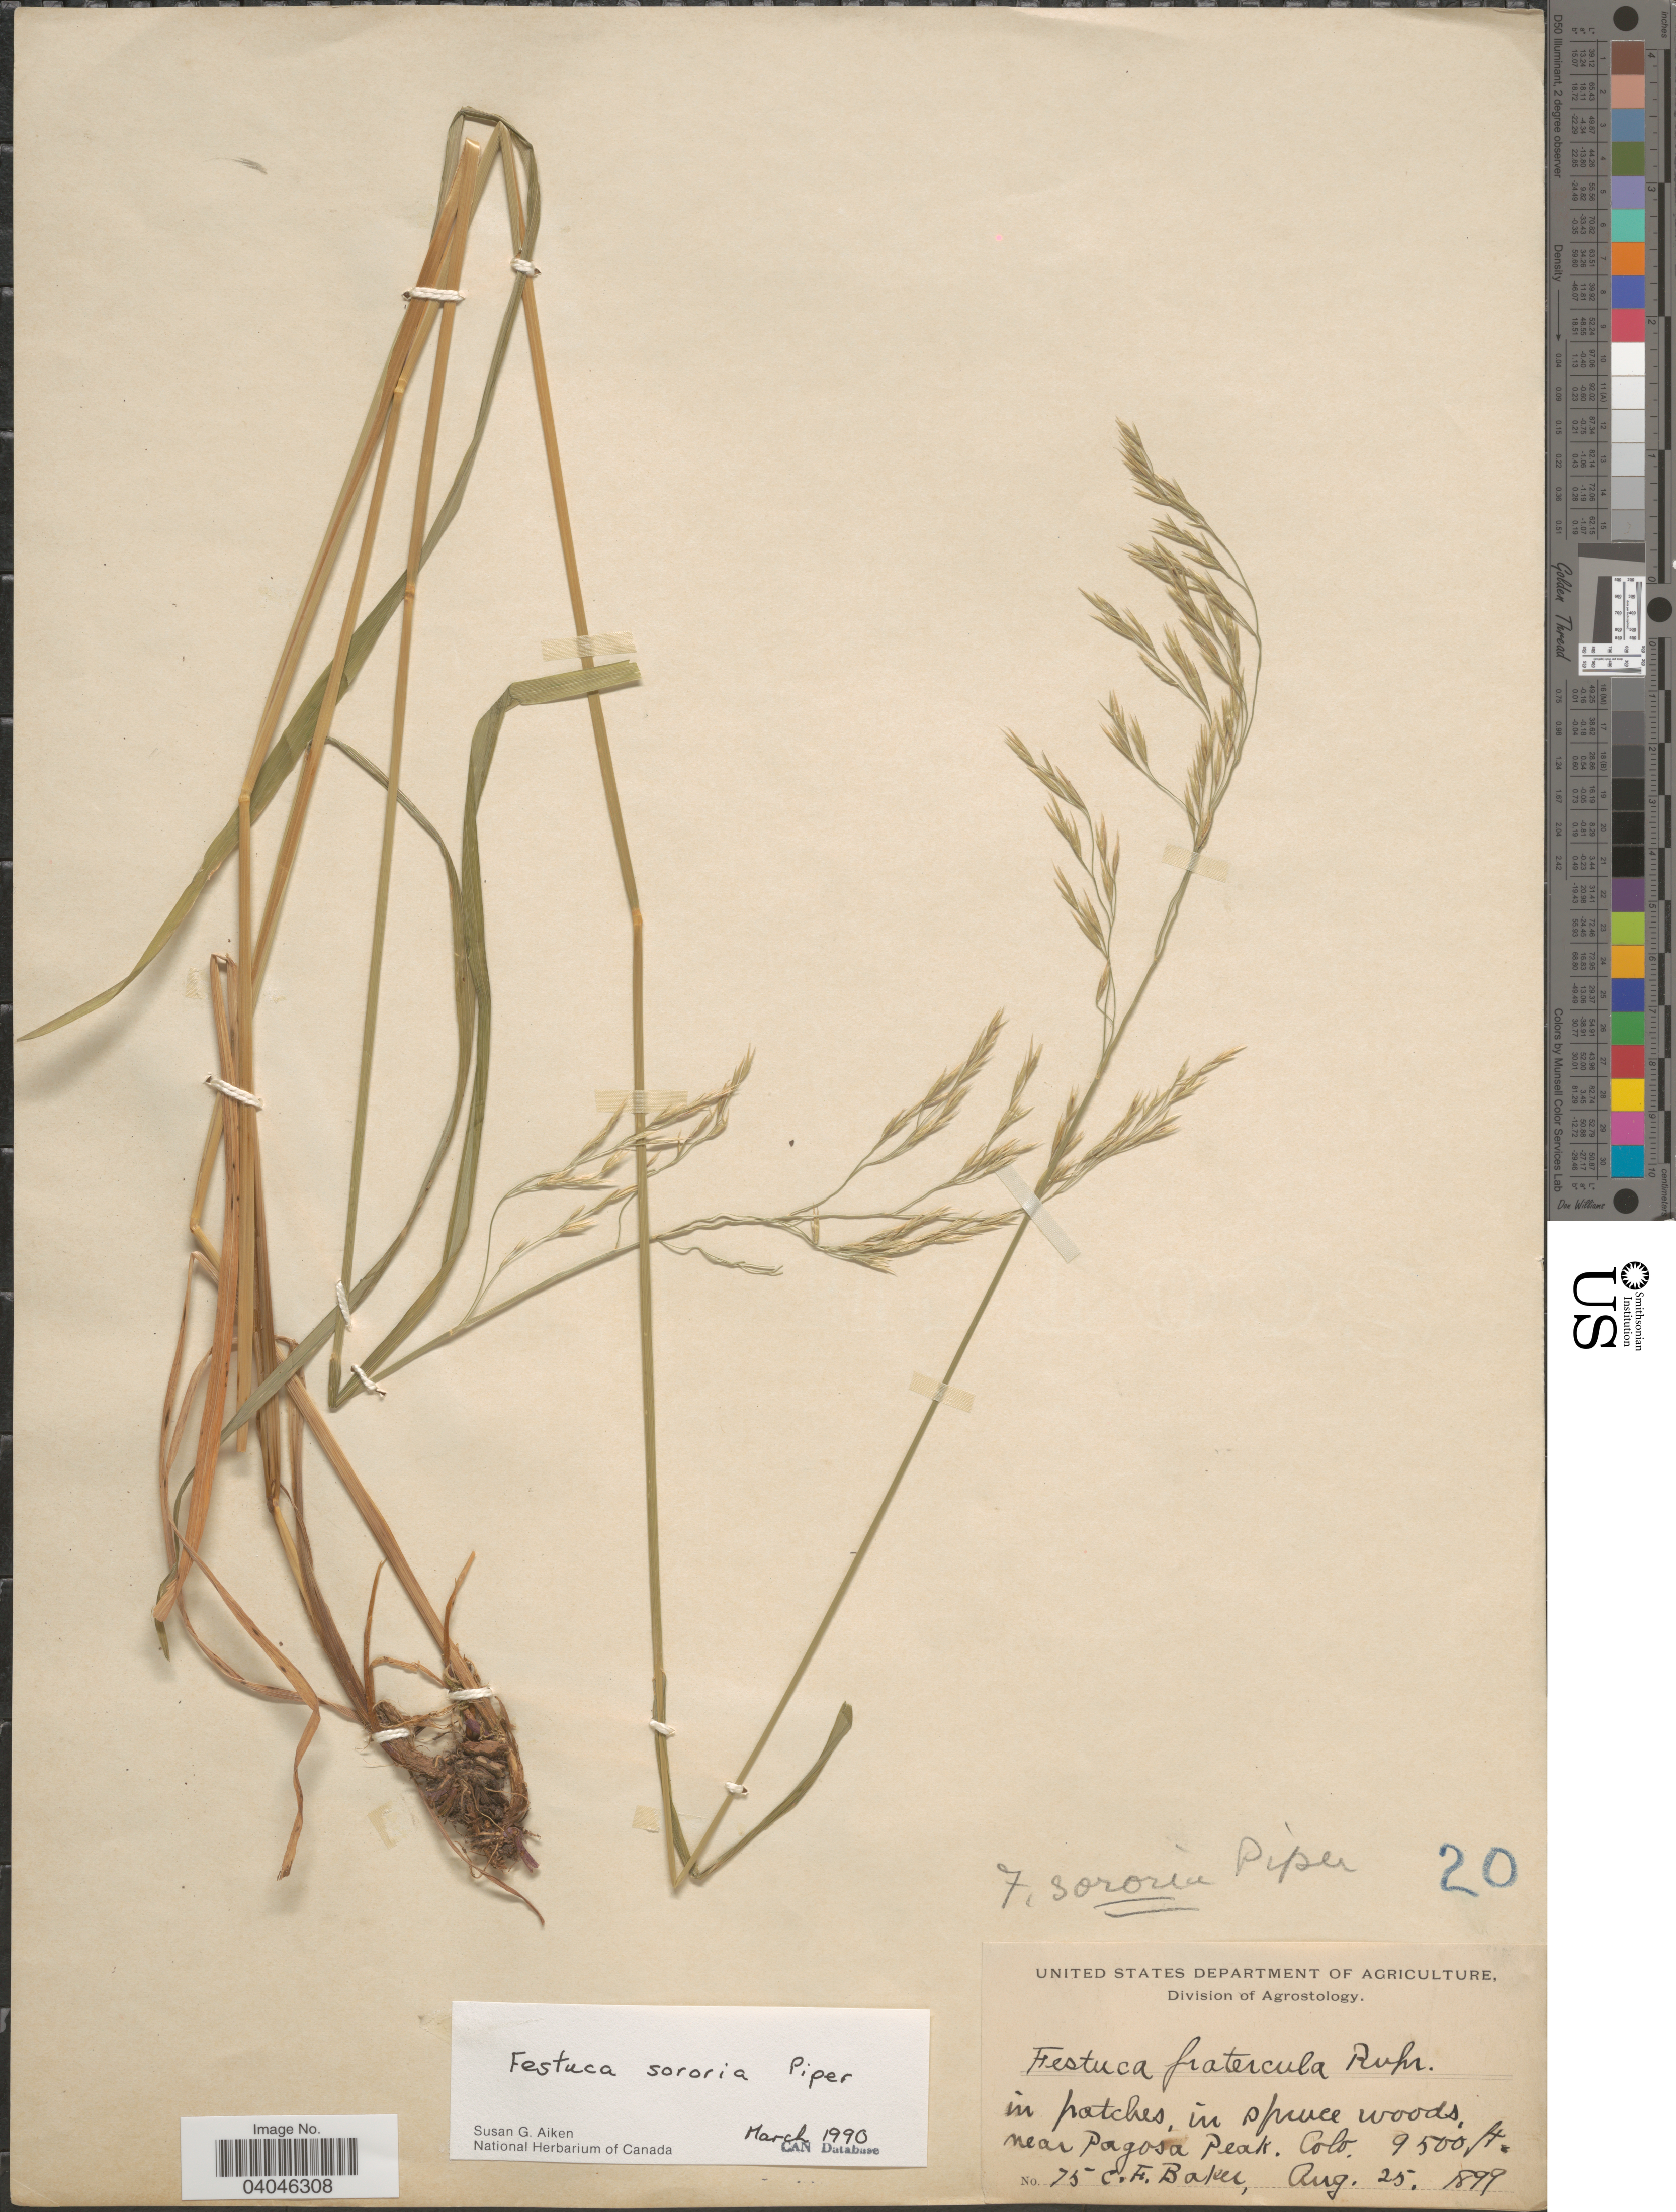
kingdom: Plantae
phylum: Tracheophyta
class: Liliopsida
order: Poales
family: Poaceae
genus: Festuca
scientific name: Festuca sororia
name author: Piper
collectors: C. F. Baker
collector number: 75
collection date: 1899-08-25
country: United States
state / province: Colorado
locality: Near Pagosa Peak.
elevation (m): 2896